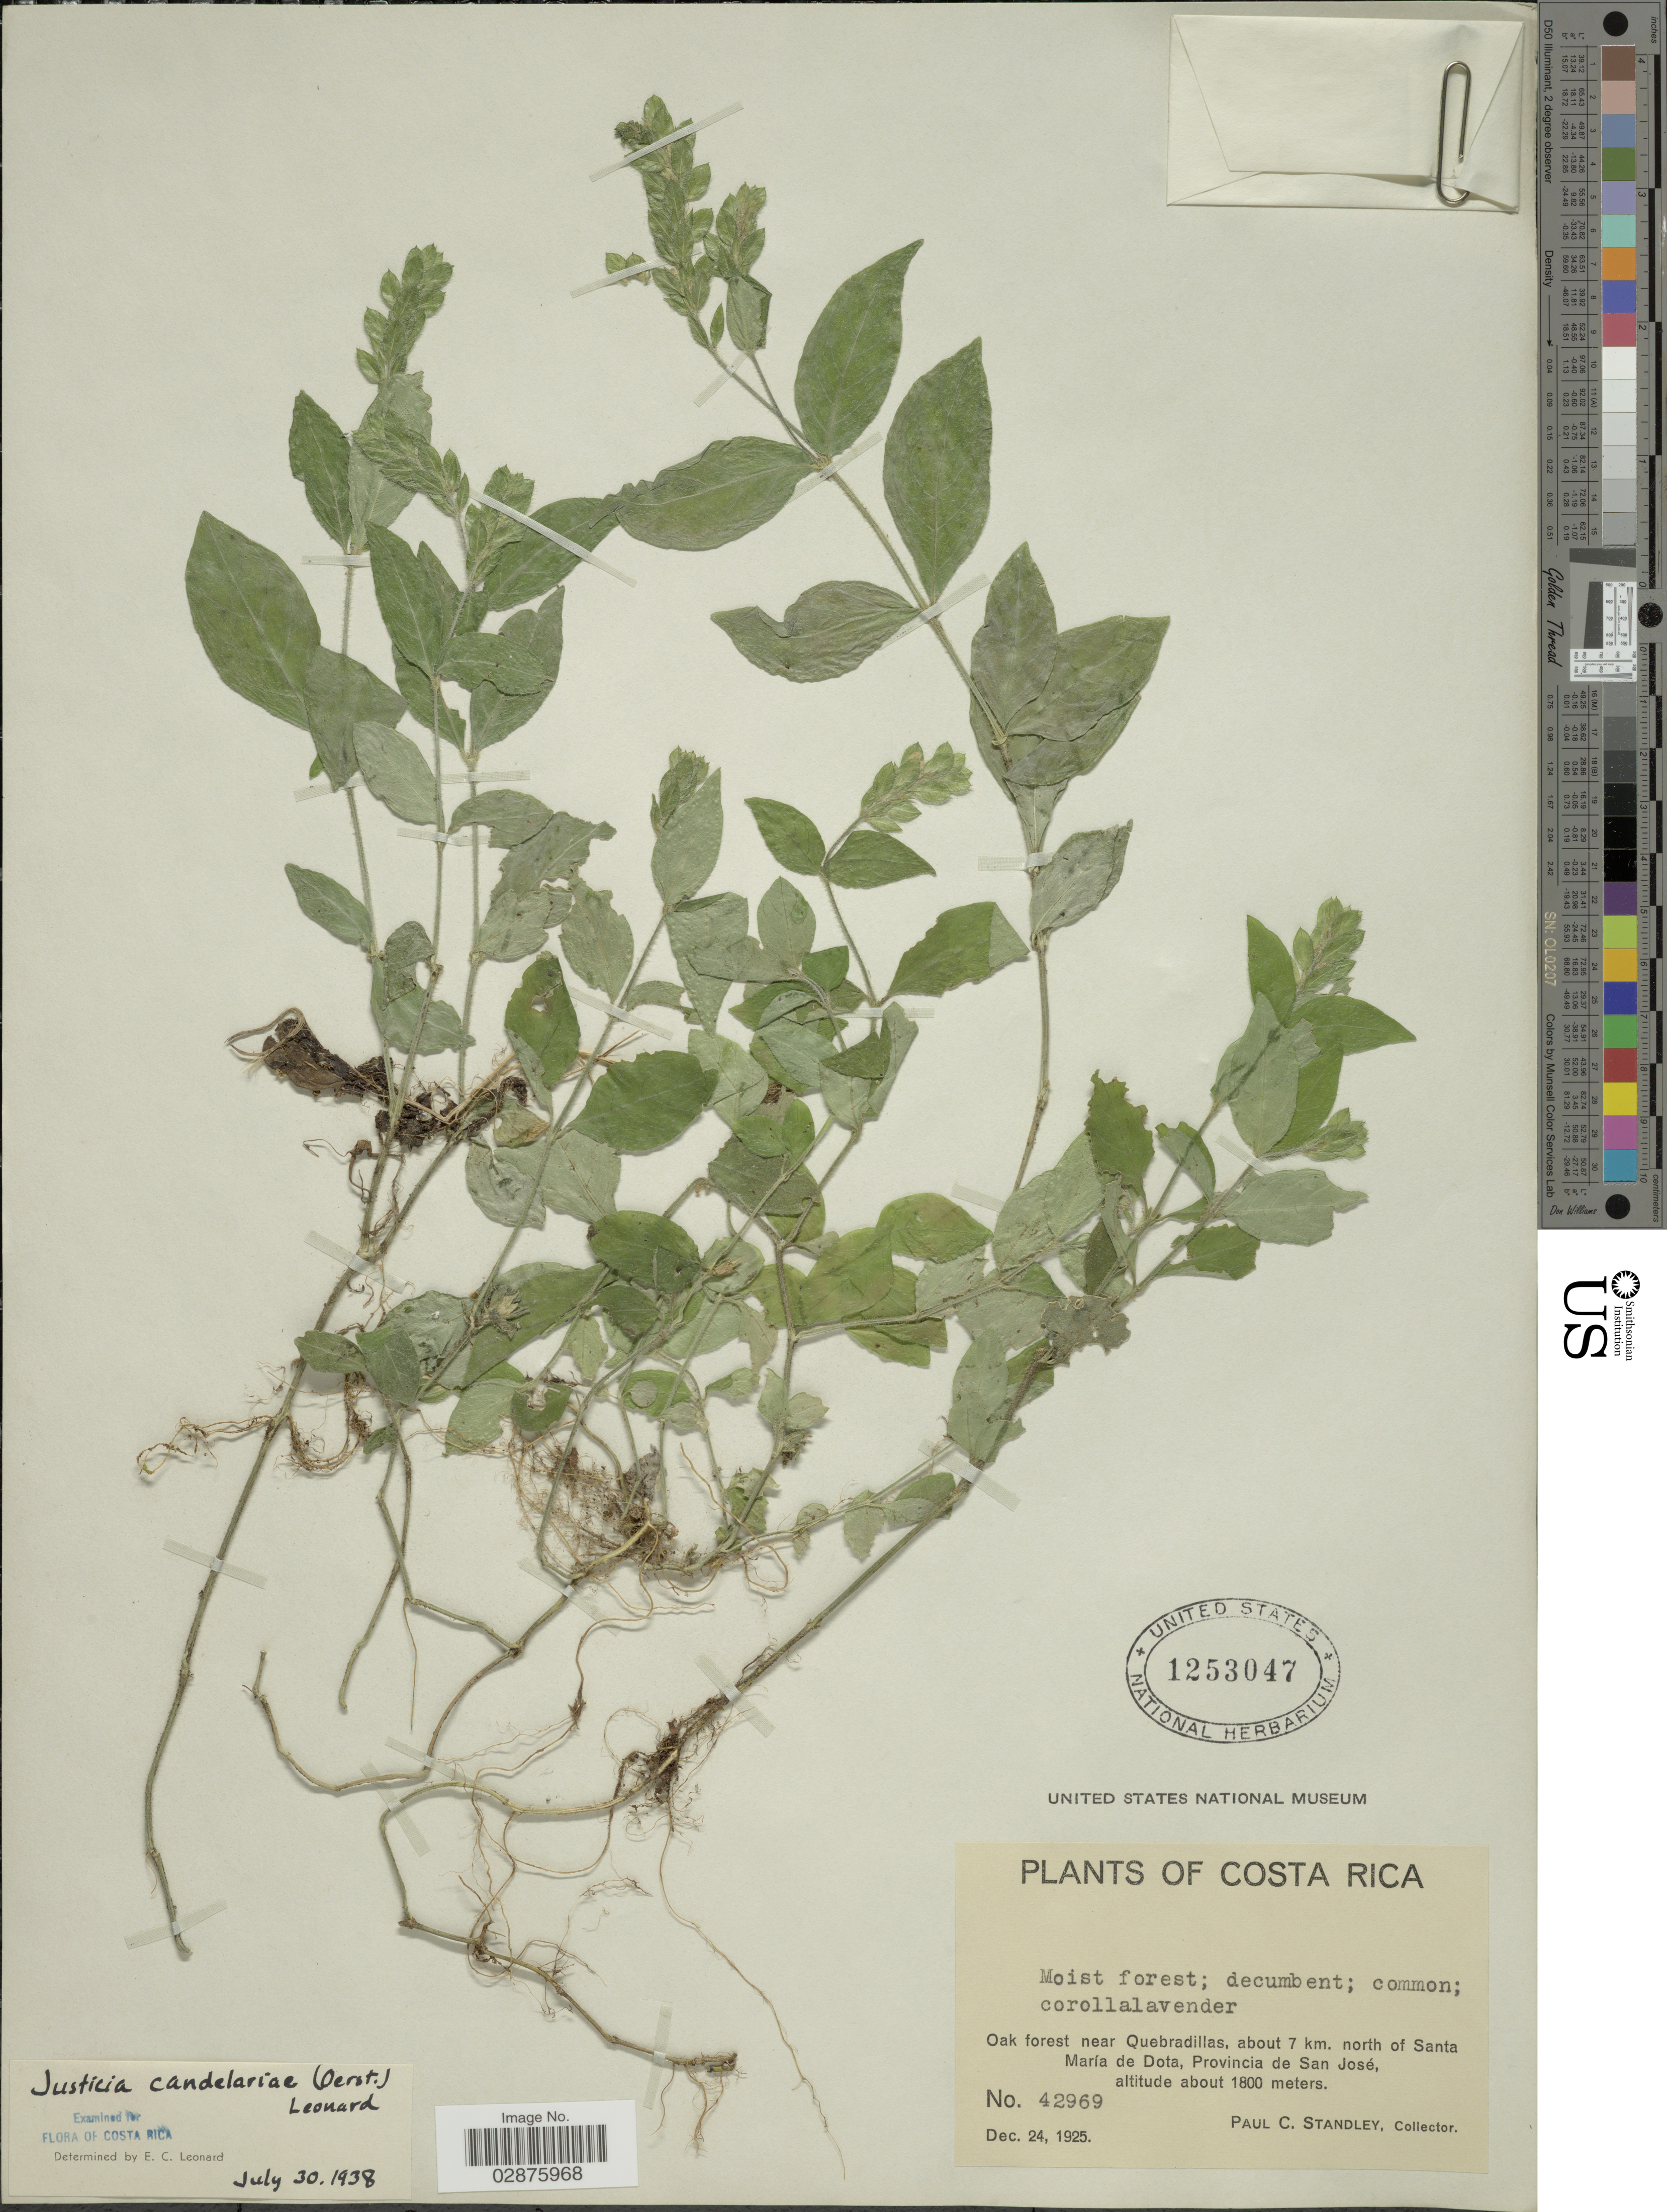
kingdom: Plantae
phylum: Tracheophyta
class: Magnoliopsida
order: Lamiales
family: Acanthaceae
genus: Justicia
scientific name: Justicia candelariae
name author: (Oerst.) Leonard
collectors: P. C. Standley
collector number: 42969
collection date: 1925-12-24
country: Costa Rica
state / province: San José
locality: Oak forest near Quebradillas, about 7 km. north of Santa María de Dota, Provincia de San José.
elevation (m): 1800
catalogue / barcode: US 1253047